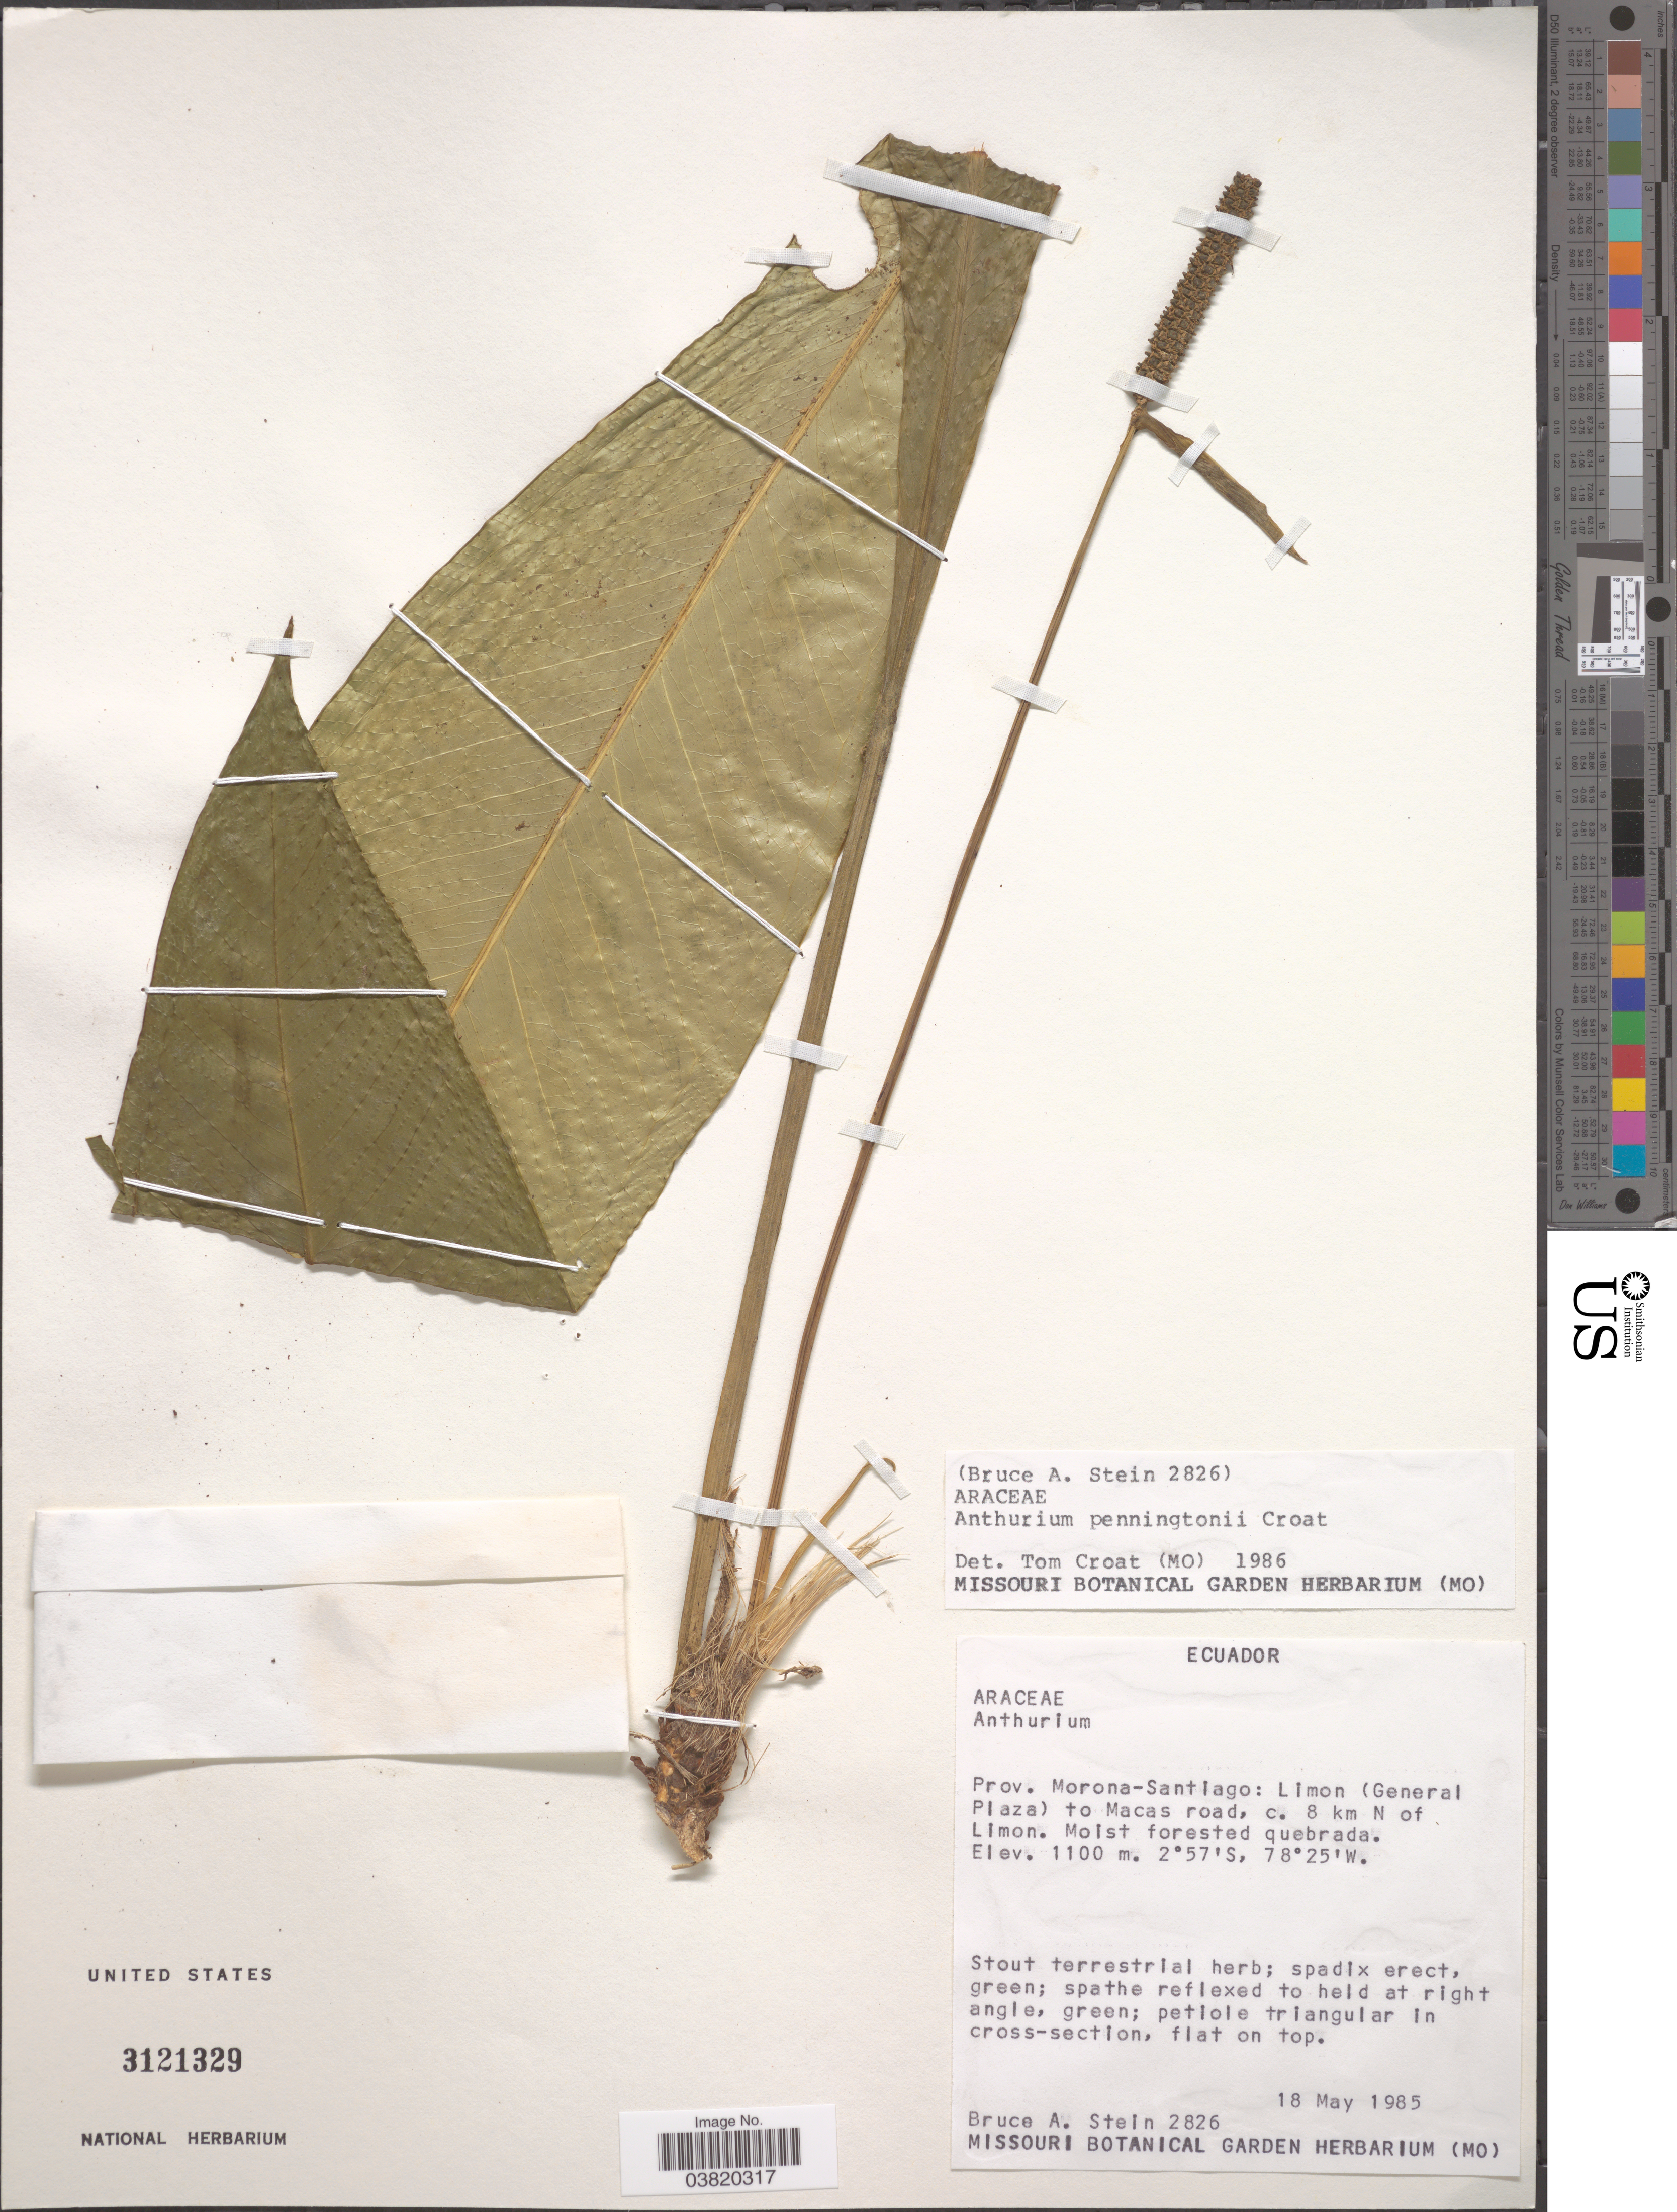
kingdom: Plantae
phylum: Tracheophyta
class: Liliopsida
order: Alismatales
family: Araceae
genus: Anthurium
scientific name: Anthurium penningtonii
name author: Croat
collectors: B. A. Stein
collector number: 2826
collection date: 1985-05-18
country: Ecuador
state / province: Morona-Santiago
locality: Limon (General Plaza) to Macas road, c. 8 km N of Limon.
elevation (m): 1100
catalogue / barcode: US 3121329